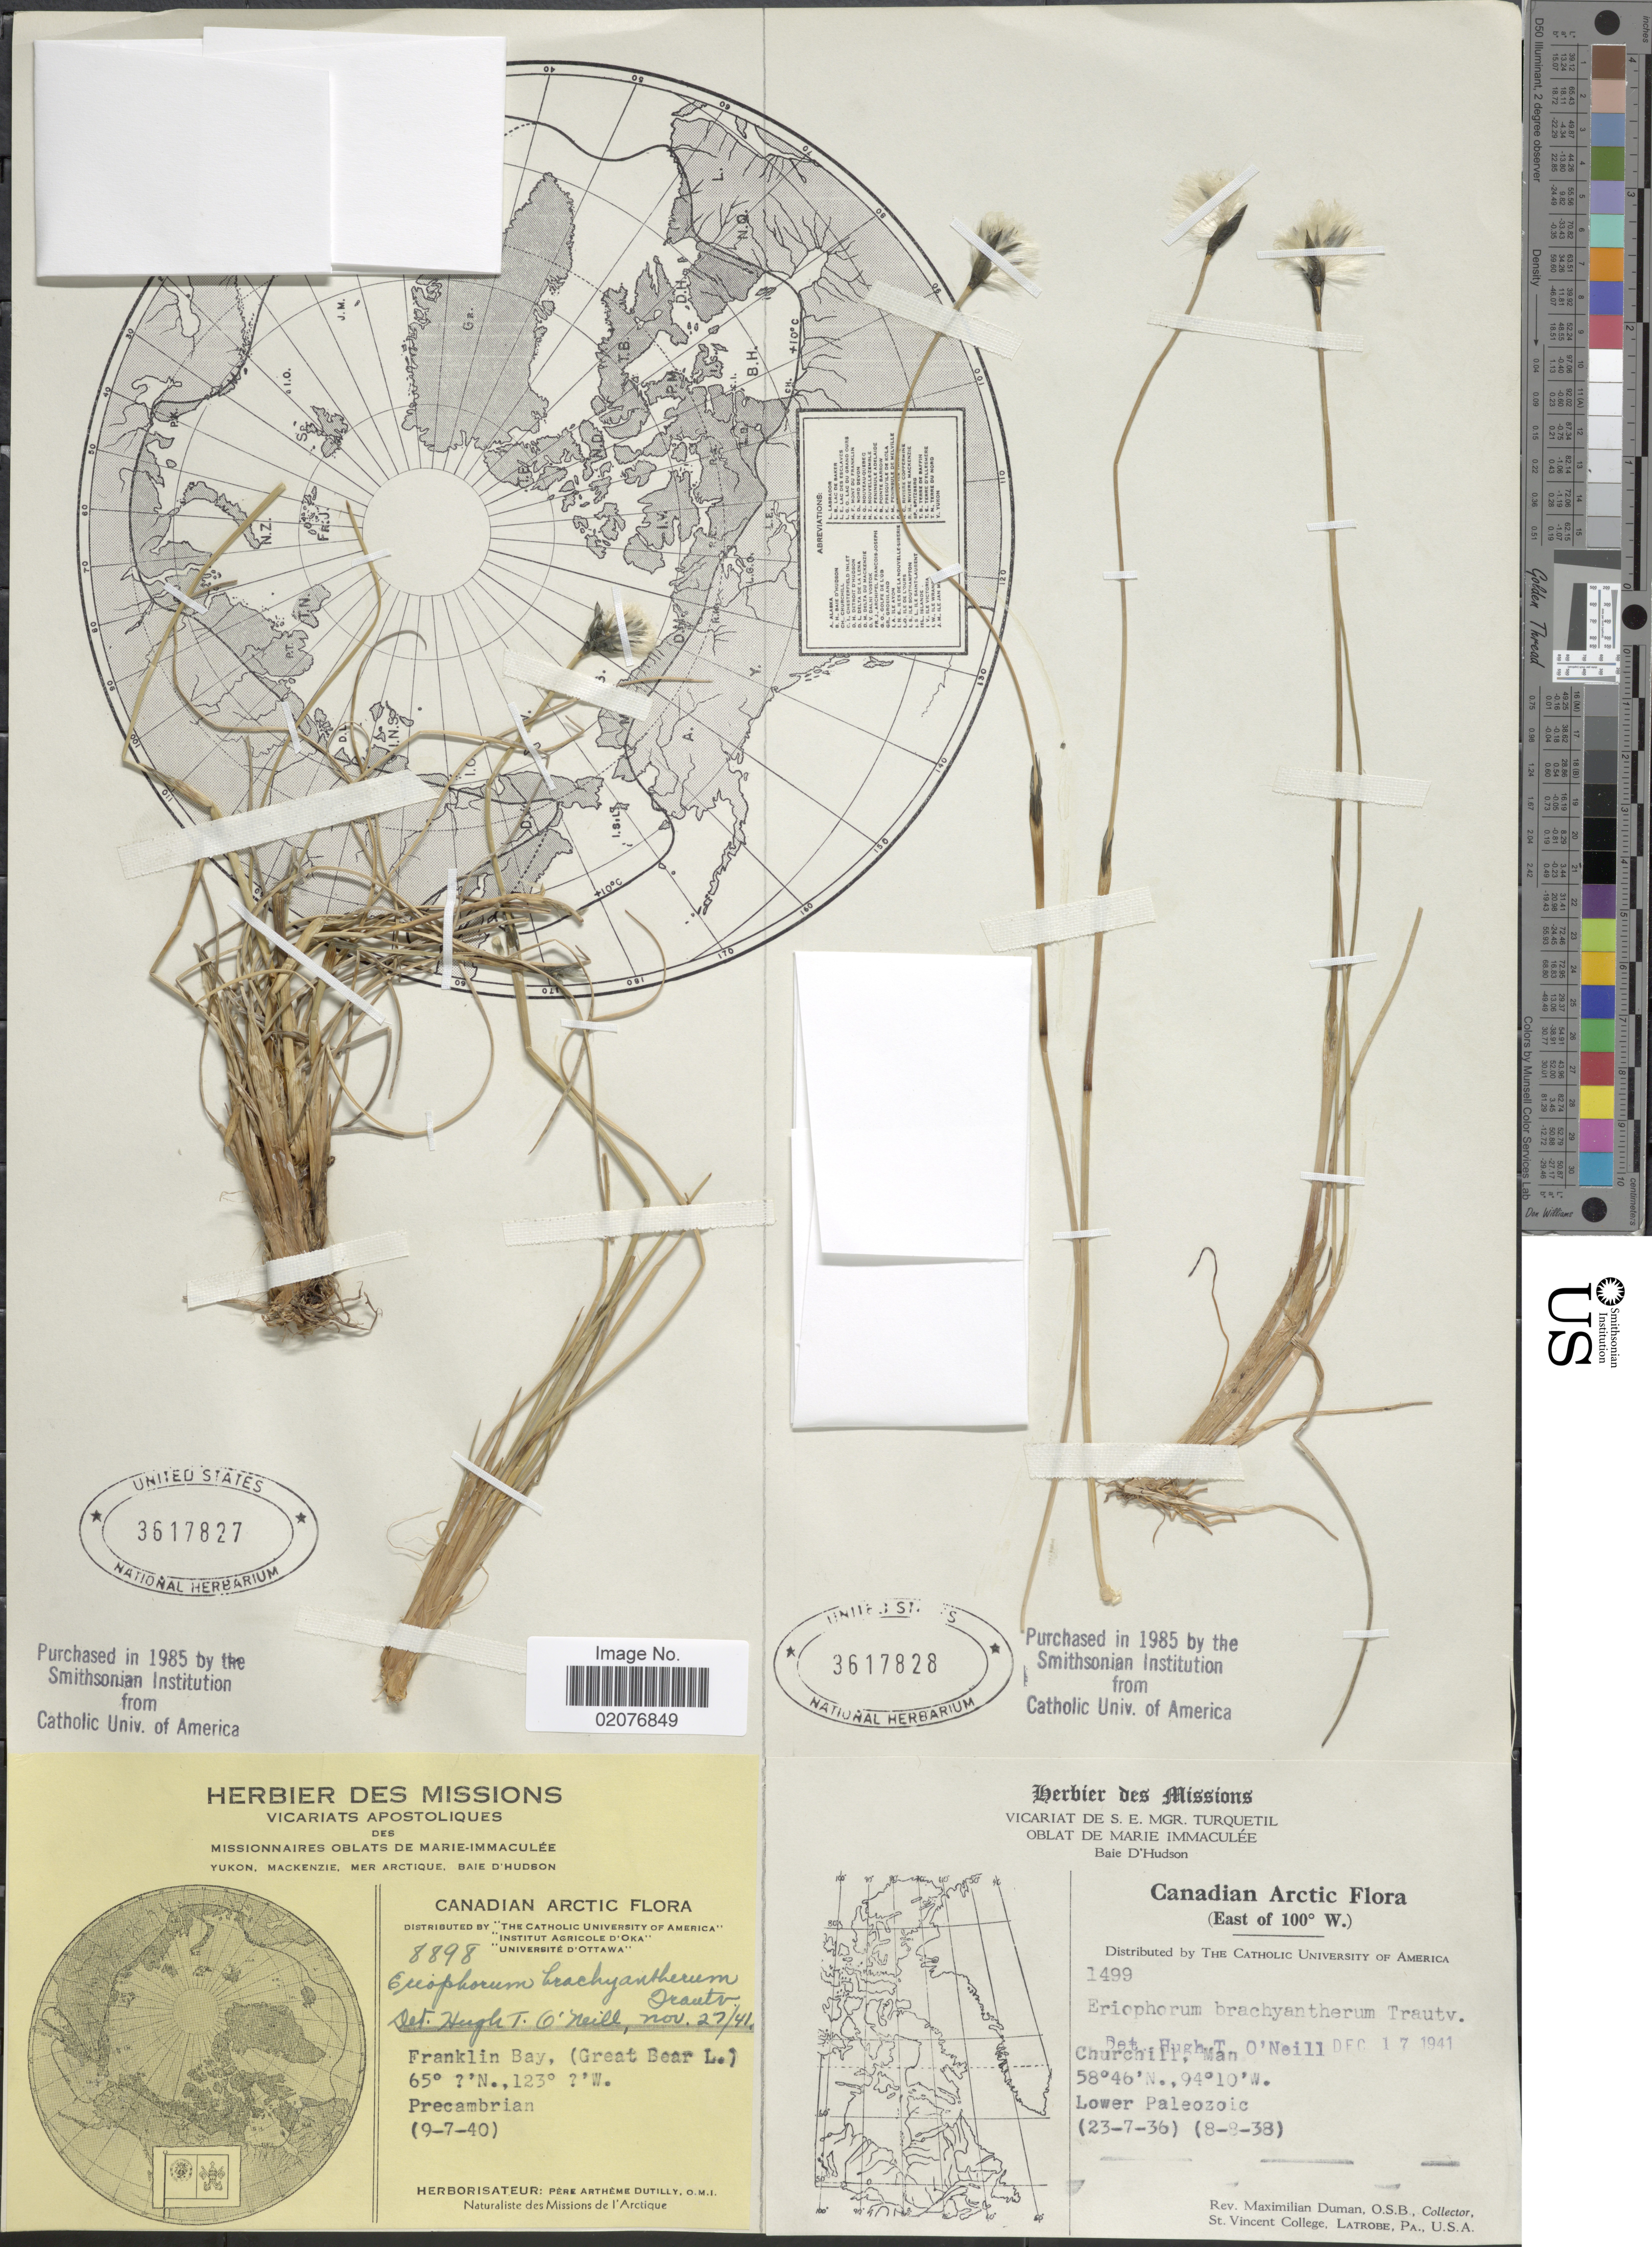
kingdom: Plantae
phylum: Tracheophyta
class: Liliopsida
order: Poales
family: Cyperaceae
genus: Eriophorum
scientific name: Eriophorum brachyantherum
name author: Trautv. & C.A. Mey.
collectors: P. Dutilly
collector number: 8898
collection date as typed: Transcribed d/m/y: 9/7/40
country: Canada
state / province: Northwest Territories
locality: Canadian Arctic, Franklin Bay, (Great Bear L)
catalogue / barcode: US 3617827